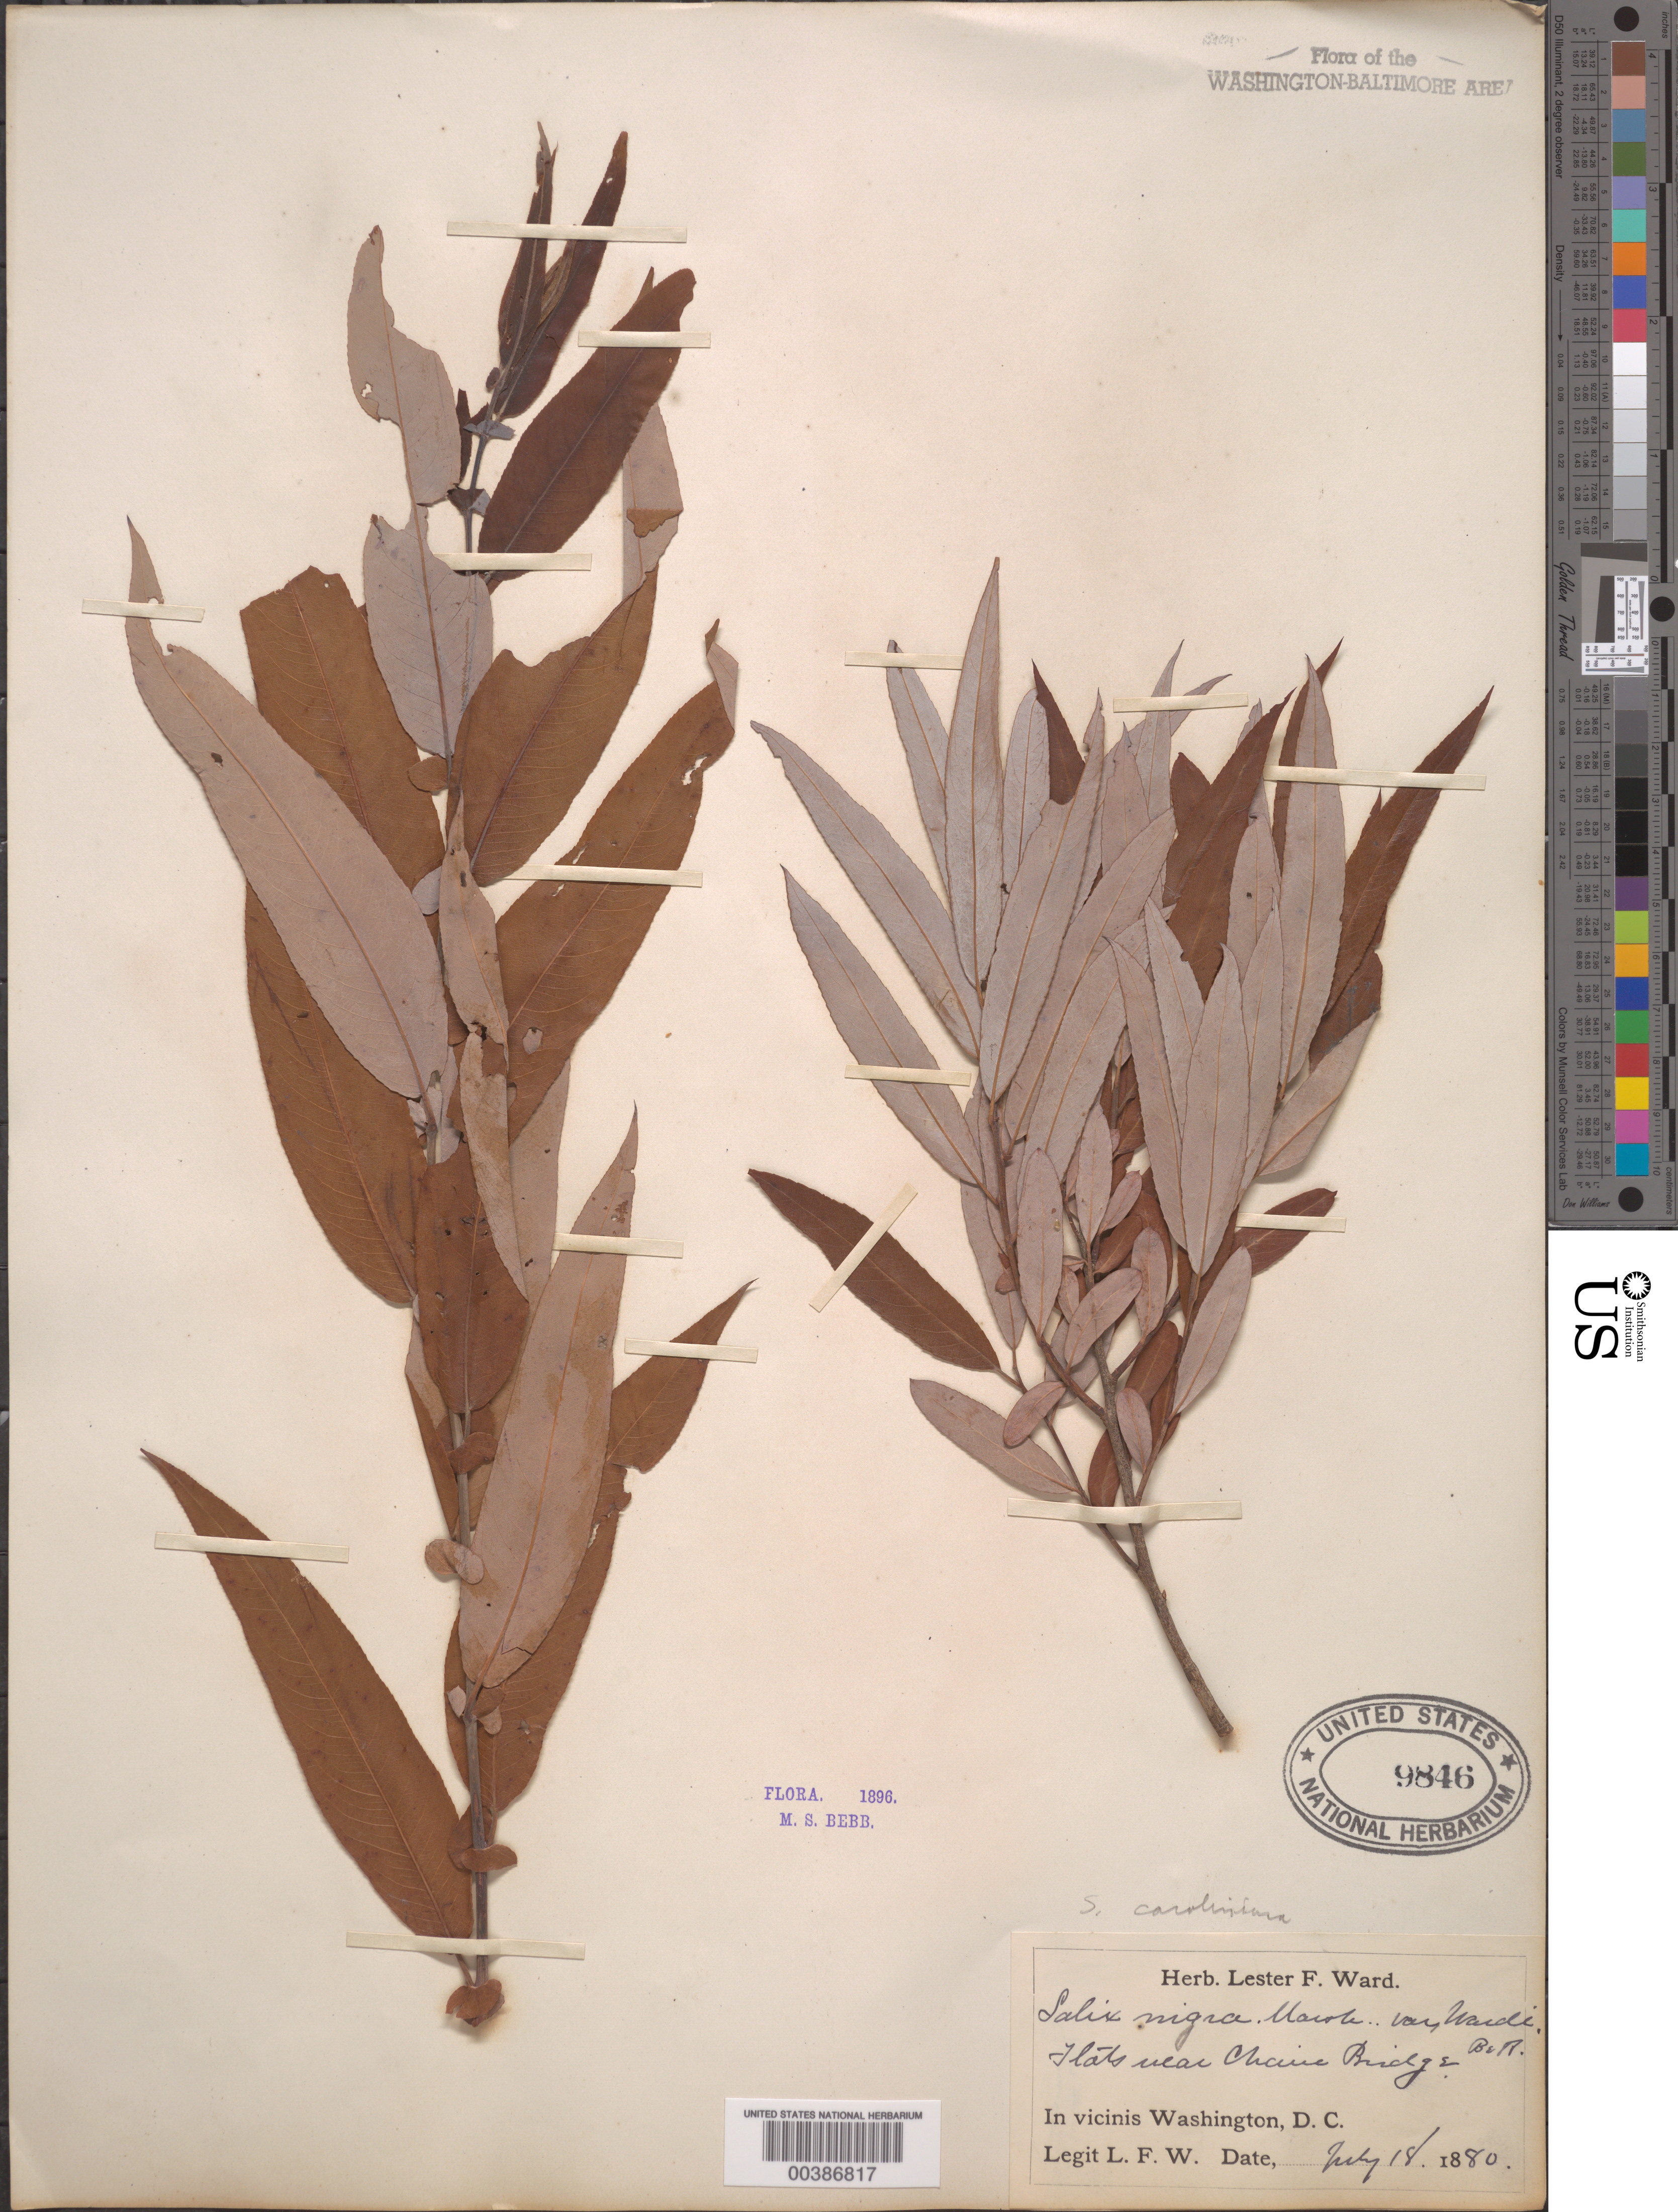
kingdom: Plantae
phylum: Tracheophyta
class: Magnoliopsida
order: Malpighiales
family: Salicaceae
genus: Salix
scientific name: Salix caroliniana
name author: Michx.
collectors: L. F. Ward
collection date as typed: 18 Jul 1880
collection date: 1880-07-18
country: United States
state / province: District of Columbia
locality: Potomac Flats, Chain Bridge area C. and O. Canal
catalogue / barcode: US 9846